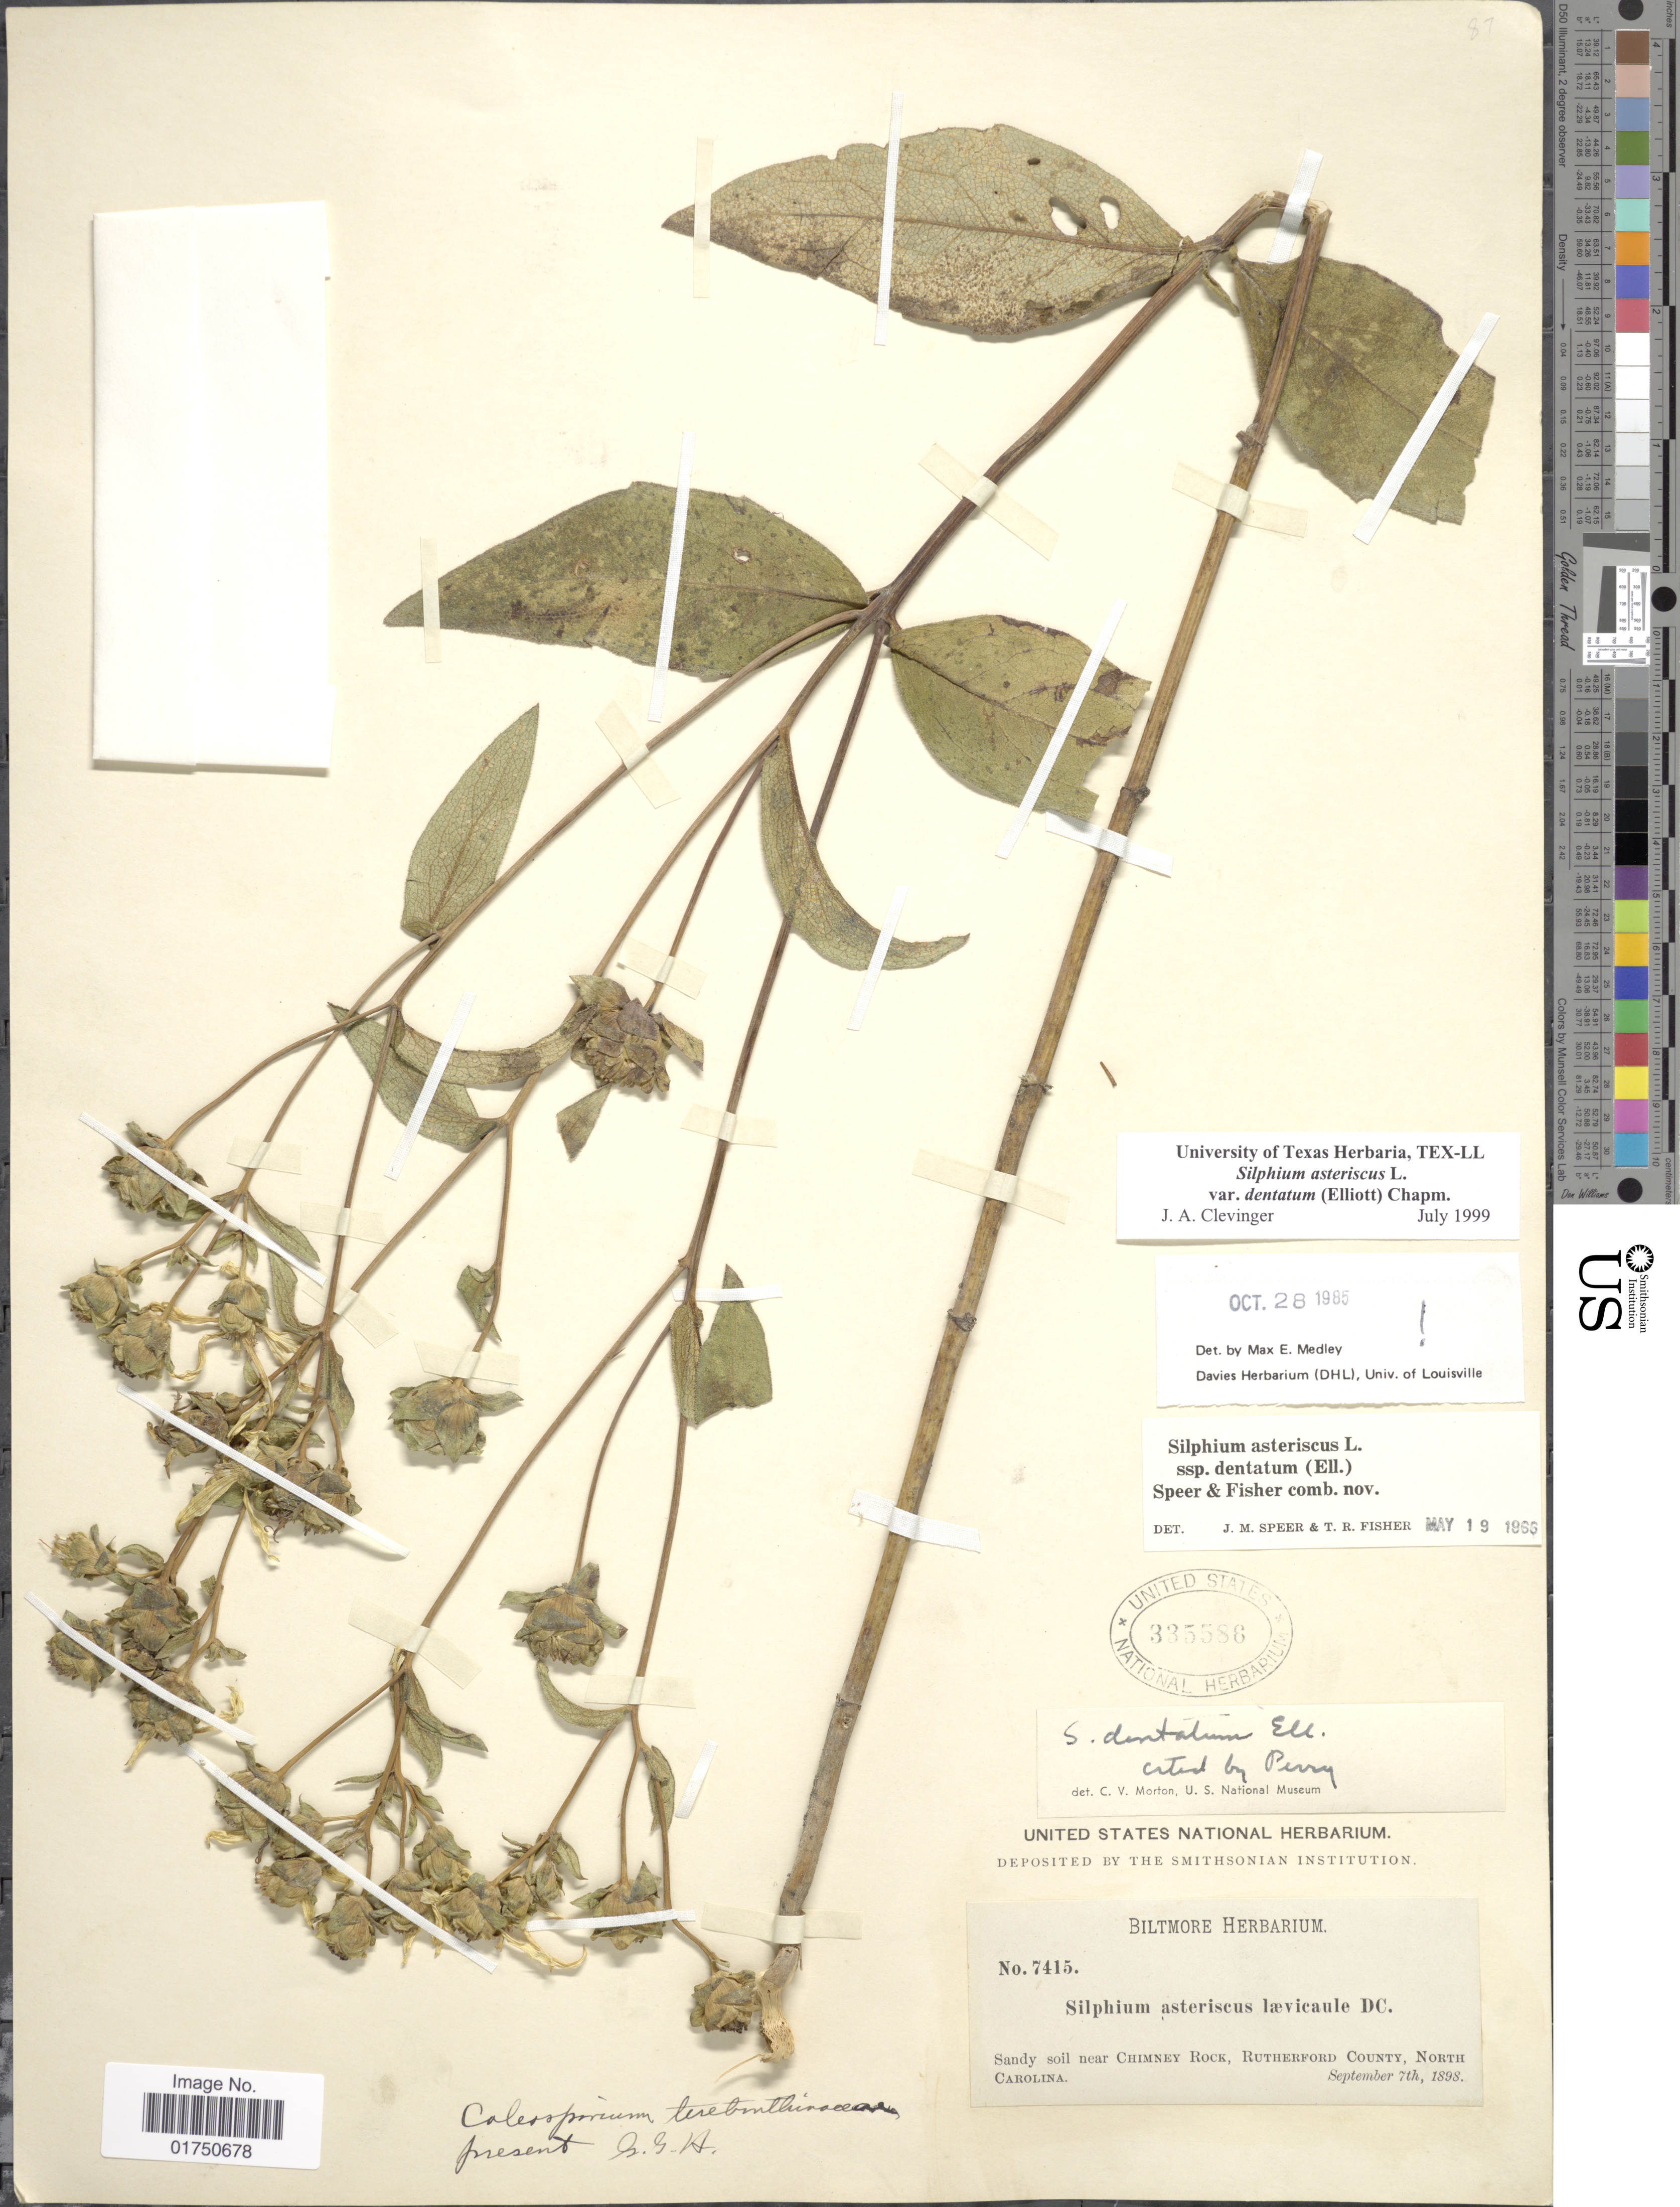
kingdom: Plantae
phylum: Tracheophyta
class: Magnoliopsida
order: Asterales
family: Asteraceae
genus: Silphium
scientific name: Silphium asteriscus var. dentatum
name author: (Elliott) Chapm.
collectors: ex herb. Biltmore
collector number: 7415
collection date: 1898-09-07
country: United States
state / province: North Carolina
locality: Sandy soil near Chimney Rock, Rutherford County, North Caroline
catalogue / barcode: US 335586